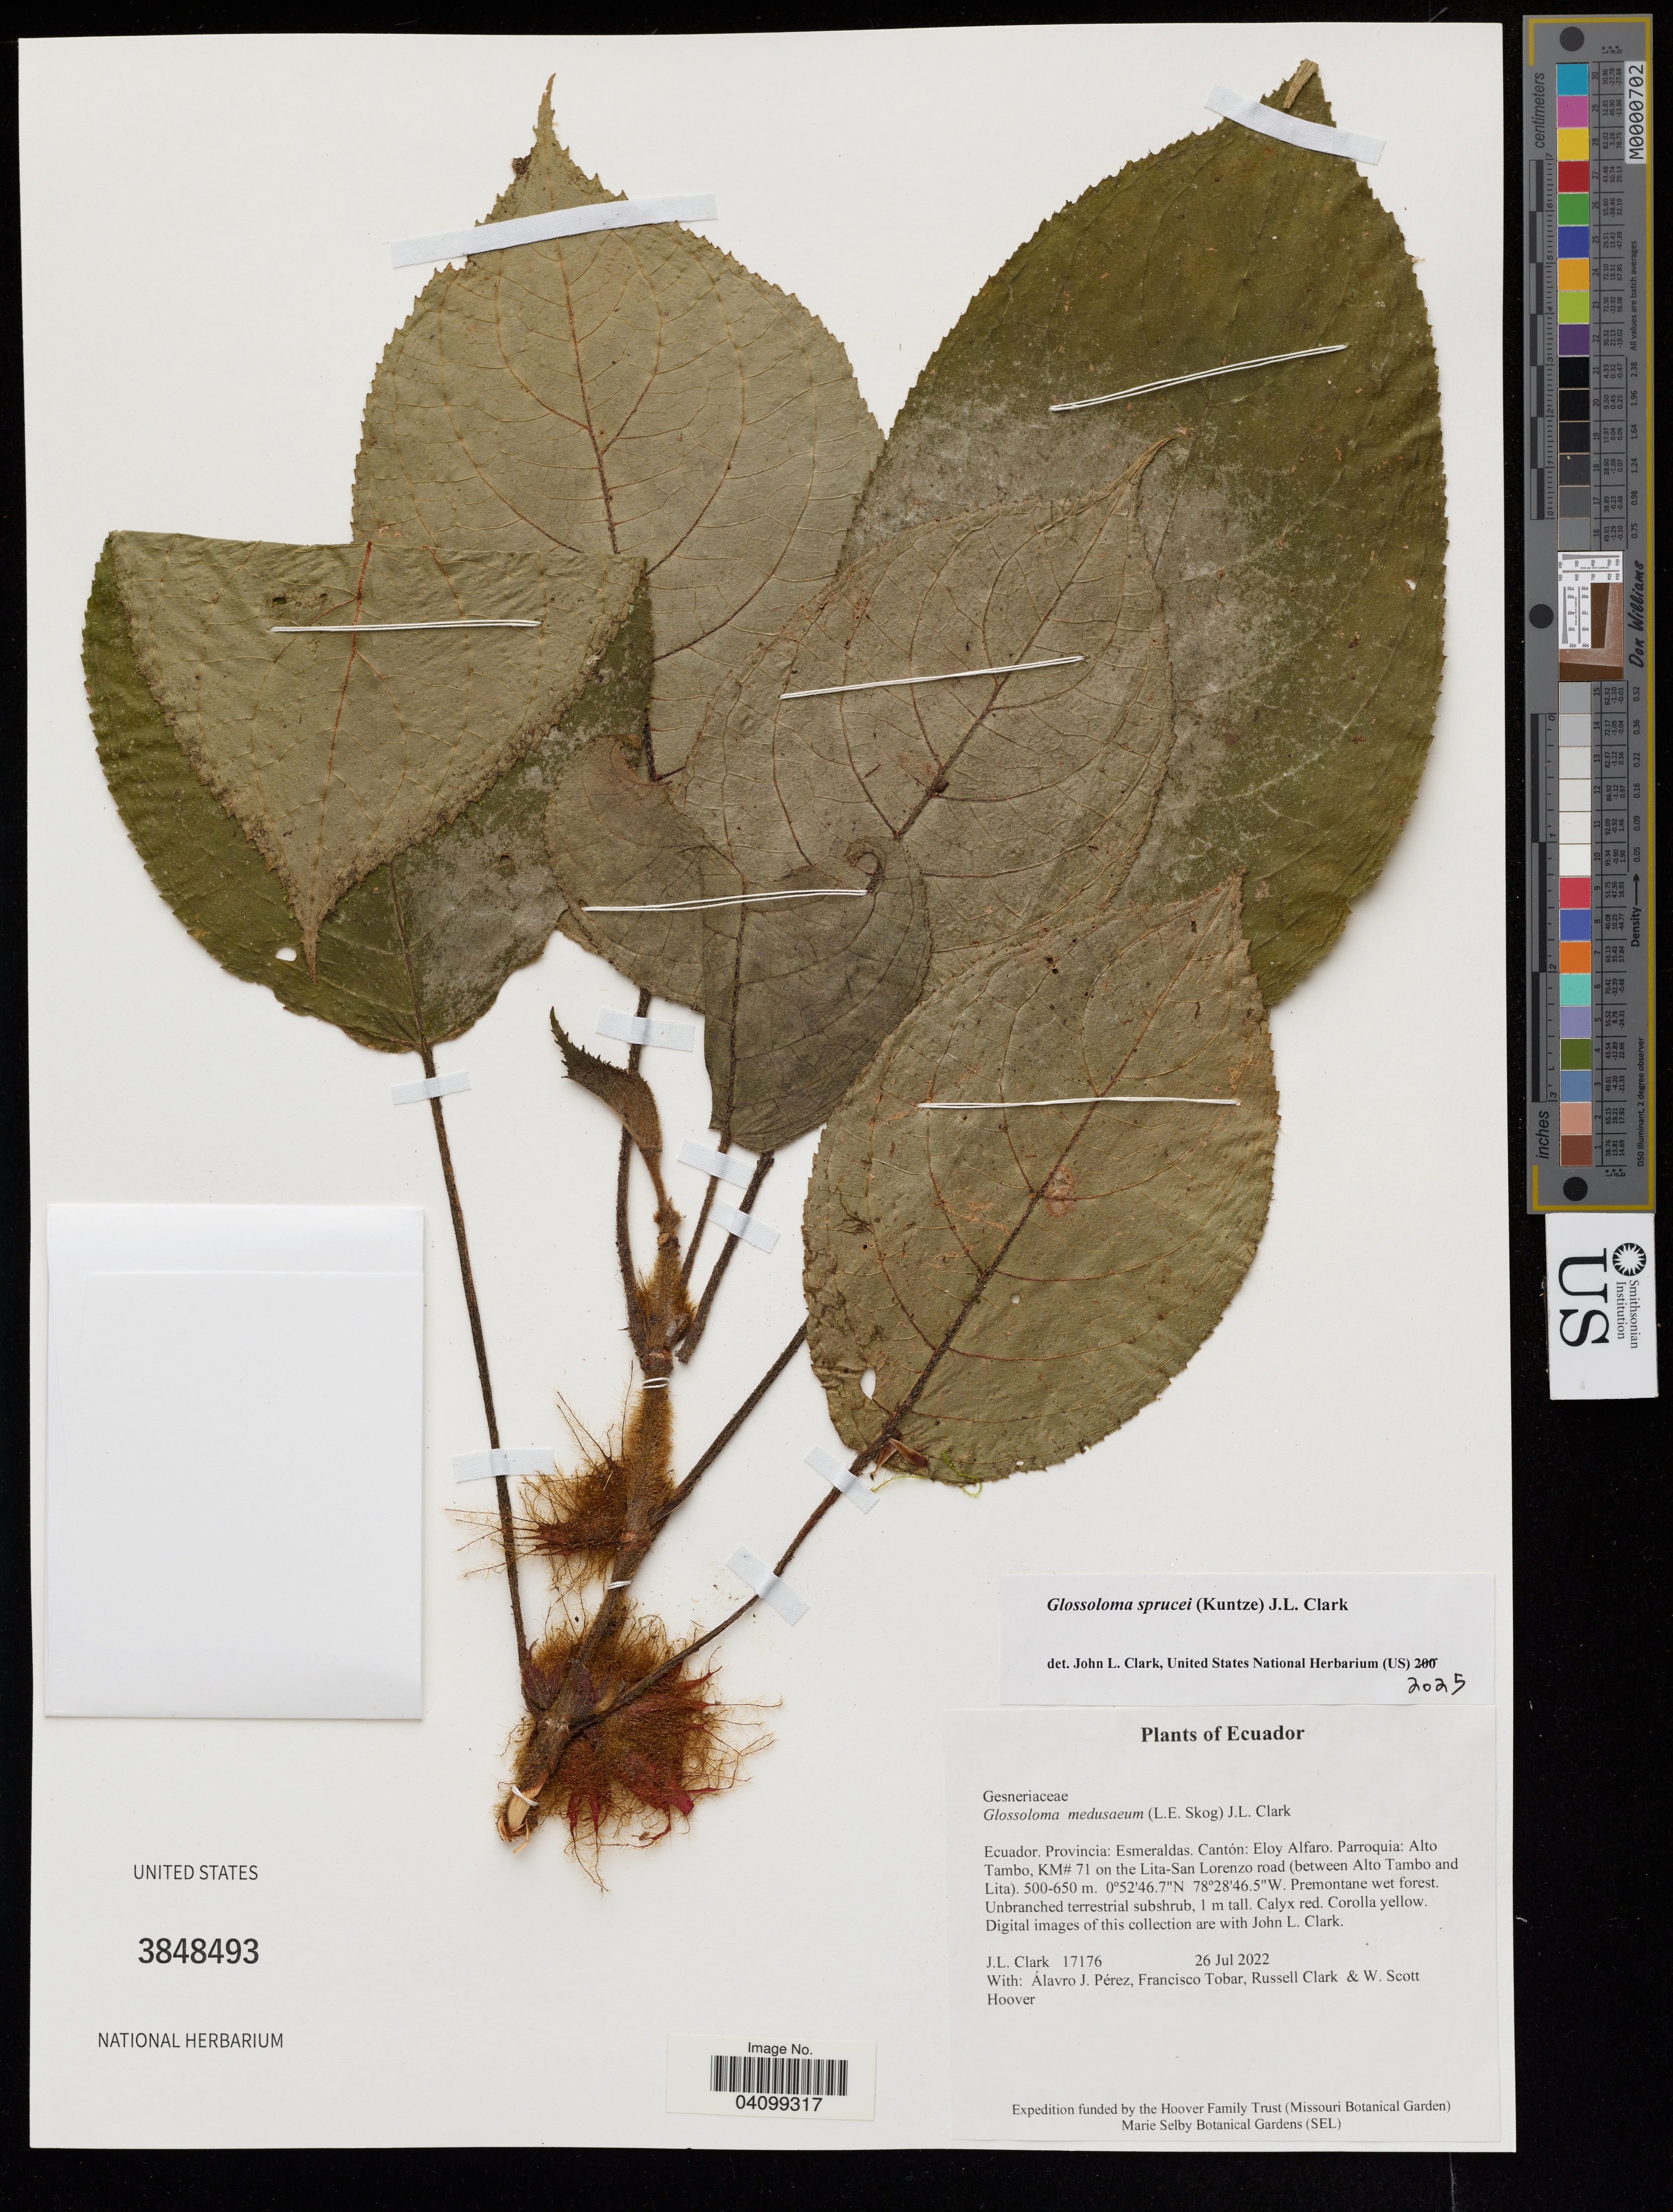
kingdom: Plantae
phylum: Tracheophyta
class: Magnoliopsida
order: Lamiales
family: Gesneriaceae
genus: Glossoloma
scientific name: Glossoloma sprucei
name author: (Kuntze) J.L. Clark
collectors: J. Clark, A. J. Pérez C. & F. Tobar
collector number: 17176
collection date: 2022-07-26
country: Ecuador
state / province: Esmeraldas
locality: Cantón: Eloy Alfaro. Parroquia: Alto Tambo, KM# 71 on the Lita-San Lorenzo road (between Alto Tambo and Lita).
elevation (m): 500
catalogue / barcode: US 3848493